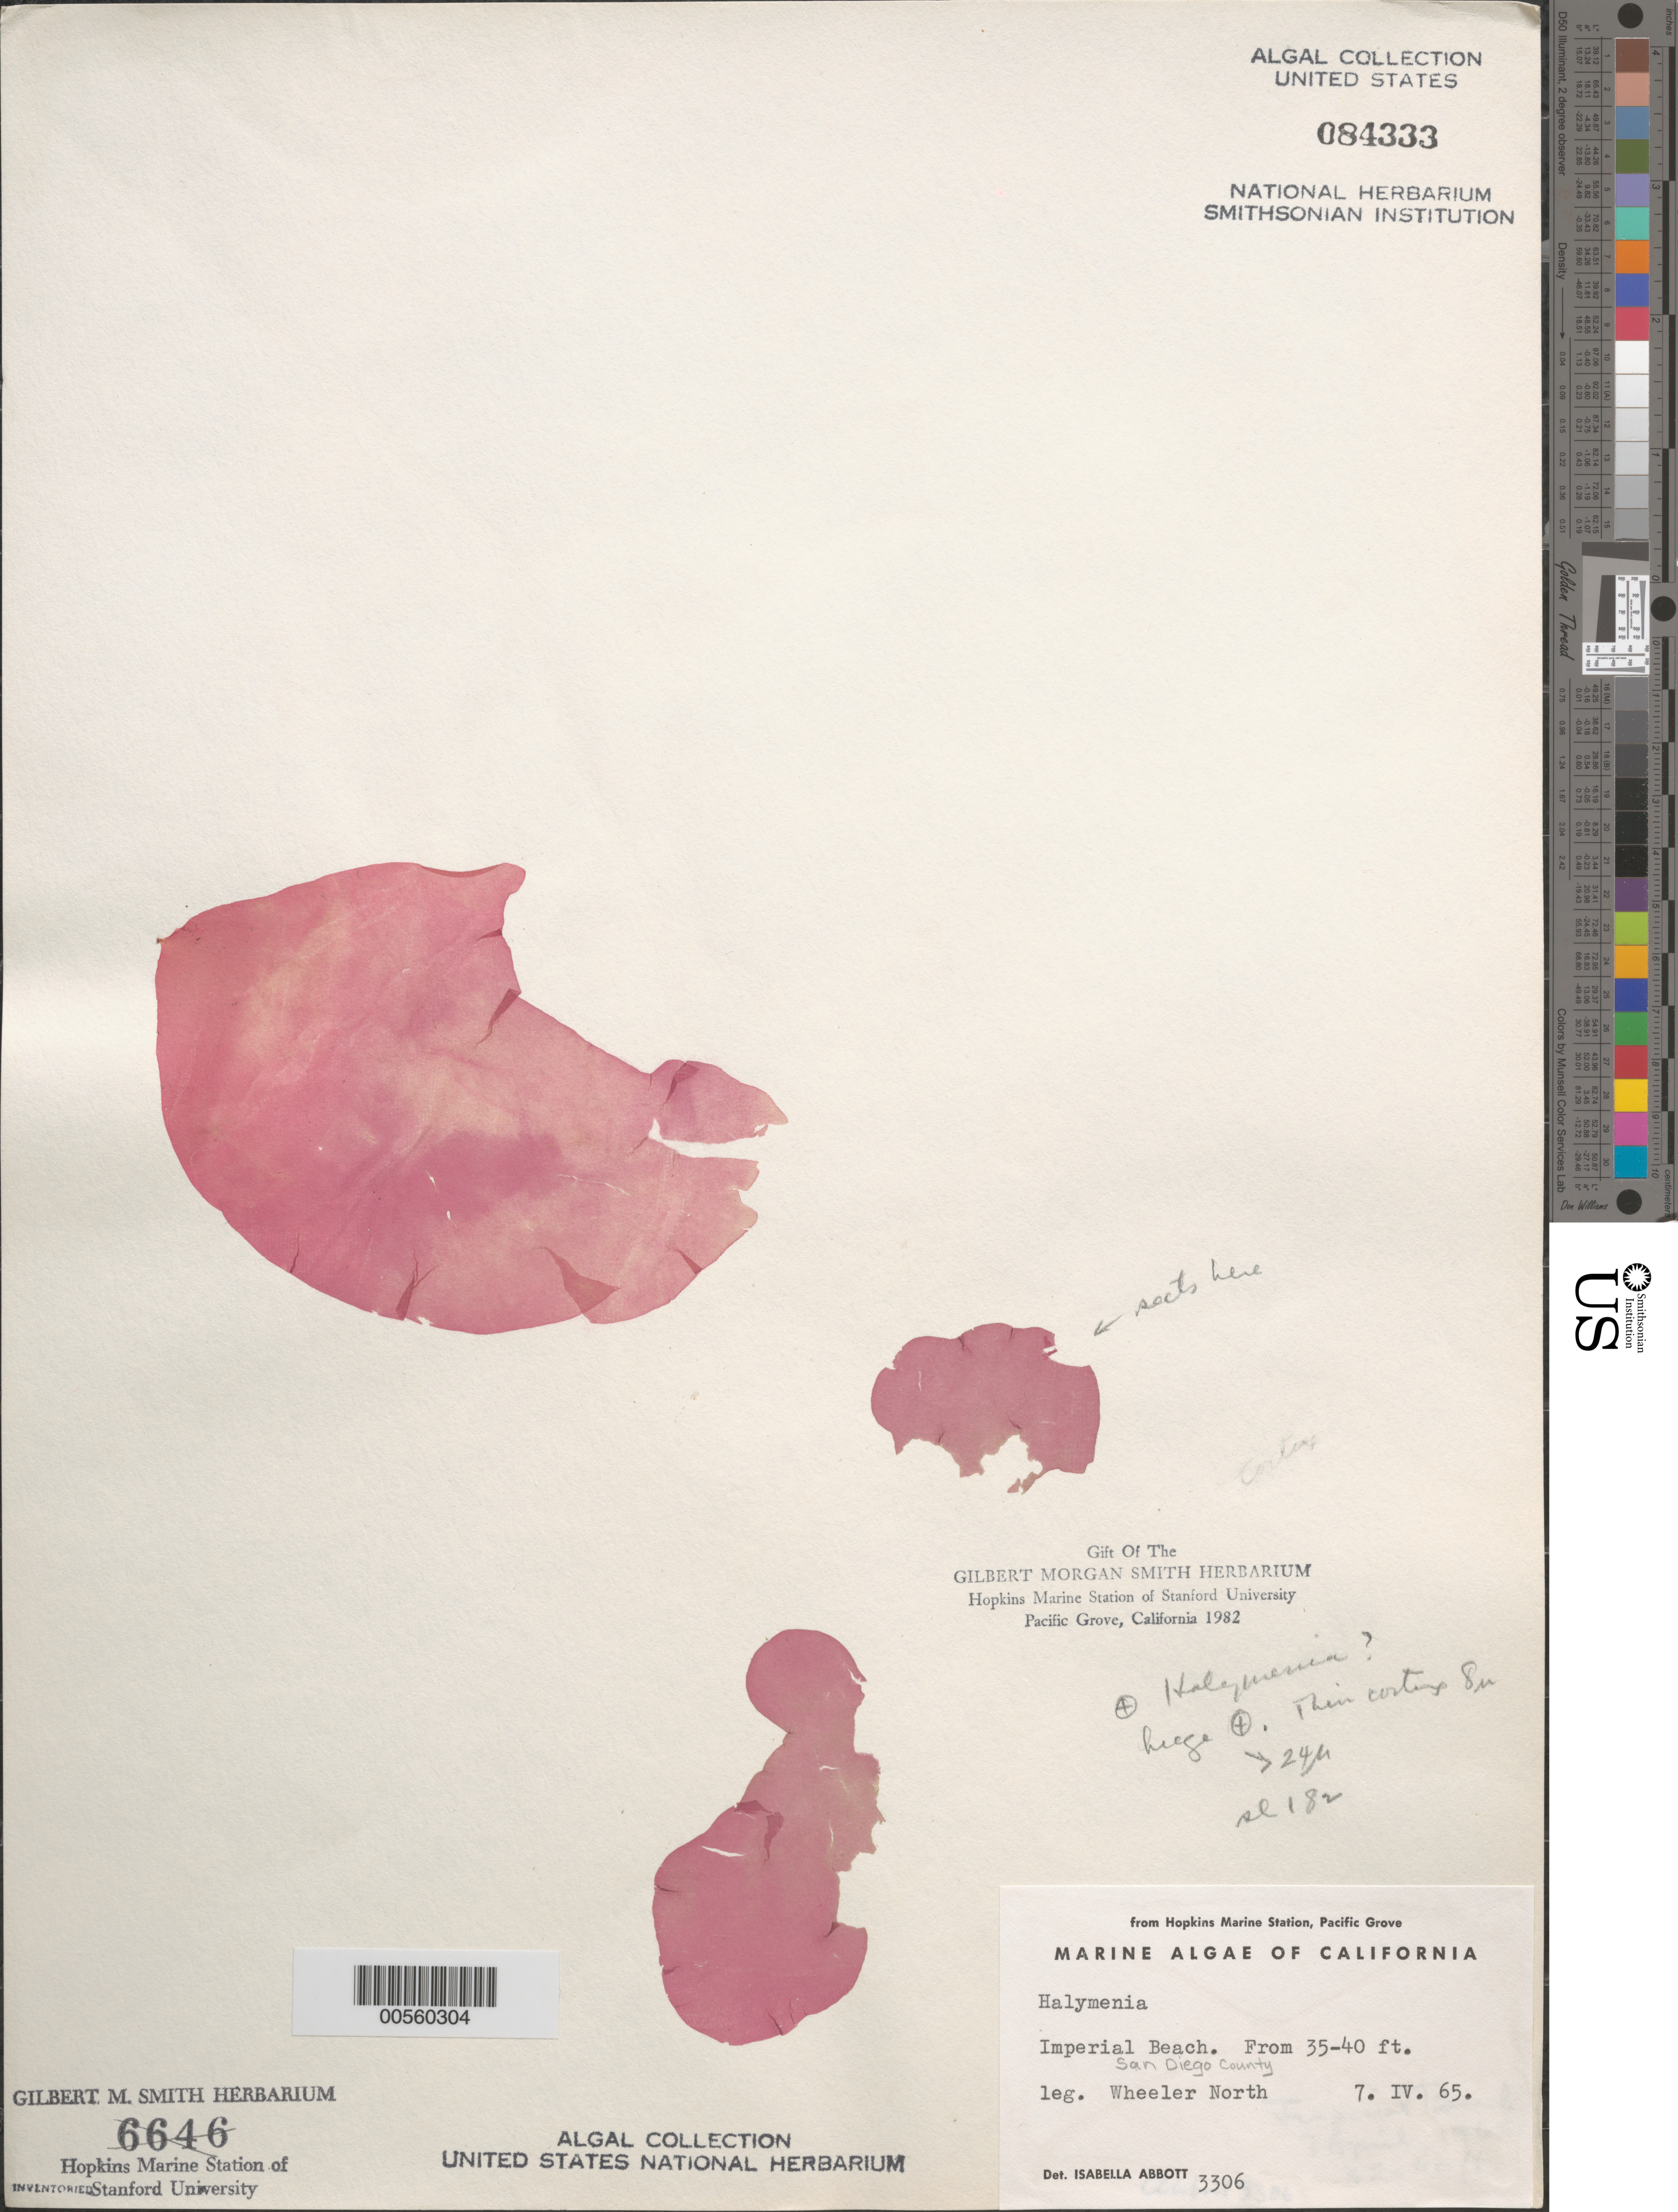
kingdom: Plantae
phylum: Rhodophyta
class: Florideophyceae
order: Halymeniales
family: Halymeniaceae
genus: Halymenia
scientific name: Halymenia sp.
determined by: Abbott, Isabella A.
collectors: W. North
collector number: IAA 3306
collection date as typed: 07 Apr 1965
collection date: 1965-04-07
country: United States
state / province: California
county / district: San Diego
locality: Imperial Beach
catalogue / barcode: US 84333